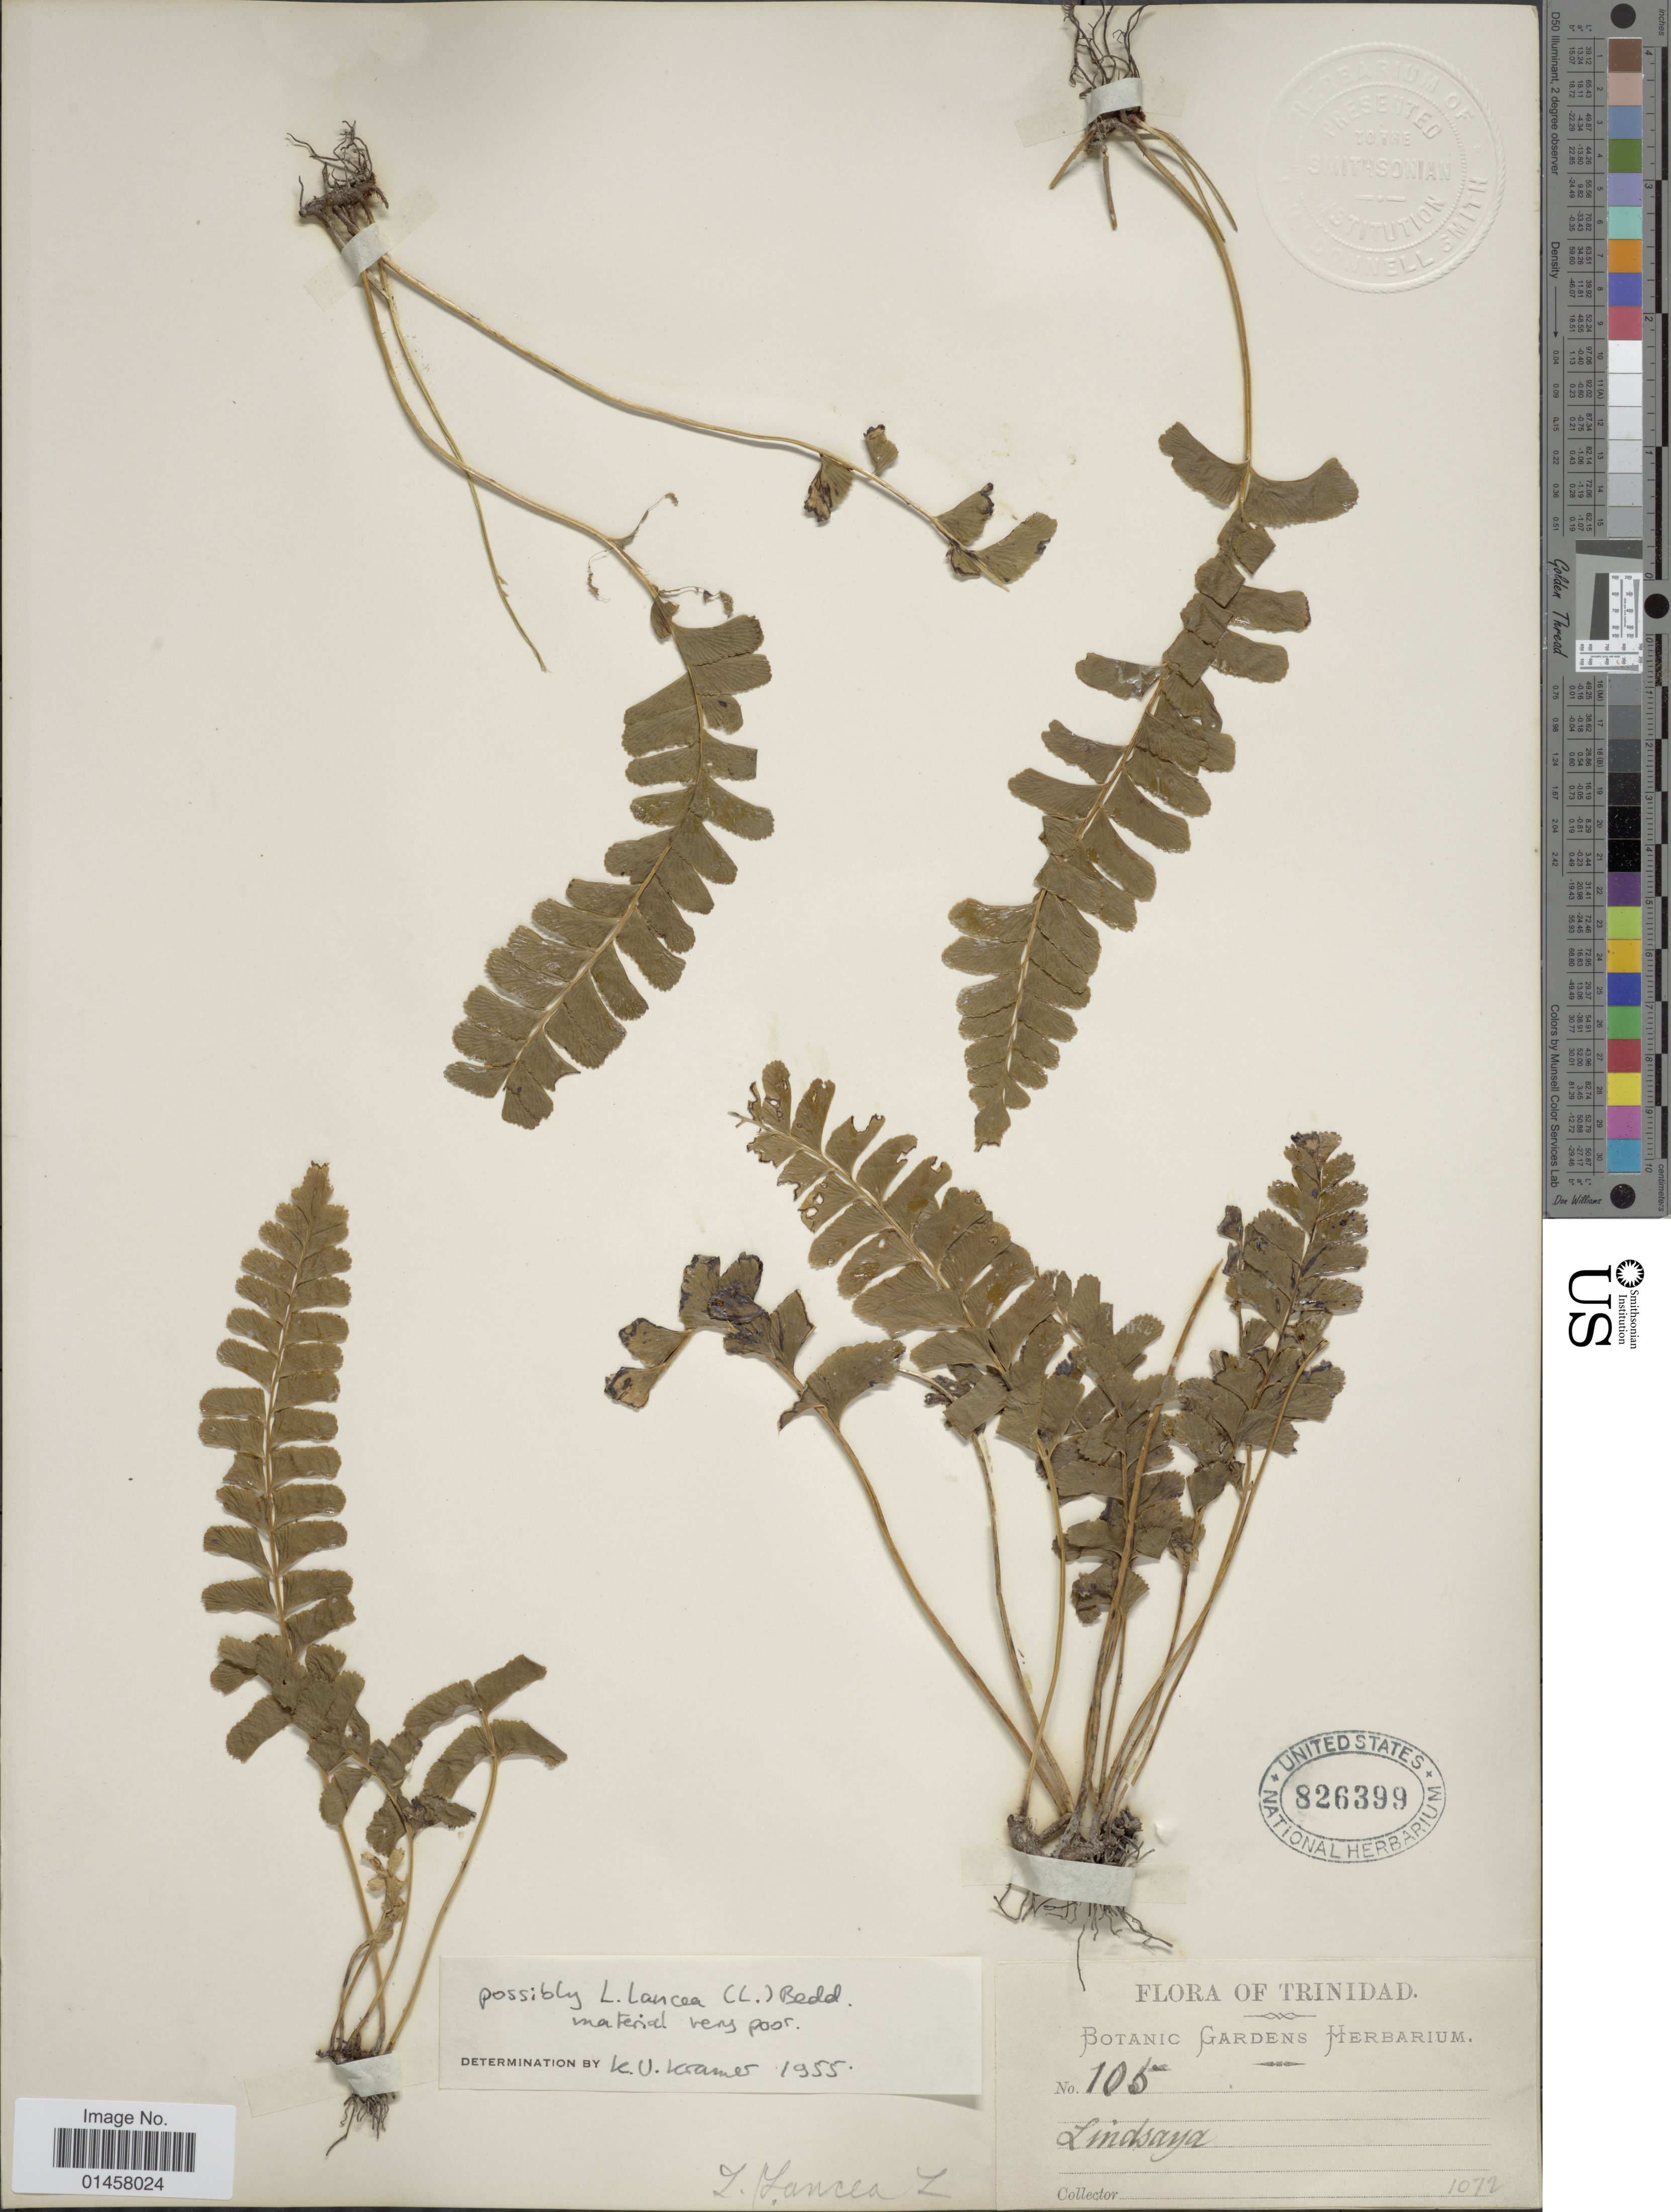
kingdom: Plantae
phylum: Tracheophyta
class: Polypodiopsida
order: Polypodiales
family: Lindsaeaceae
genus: Lindsaea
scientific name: Lindsaea lancea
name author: (L.) Bedd.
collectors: Botanic Gardens Herbarium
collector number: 105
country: Trinidad and Tobago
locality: Flora of Trinidad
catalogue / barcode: US 826399